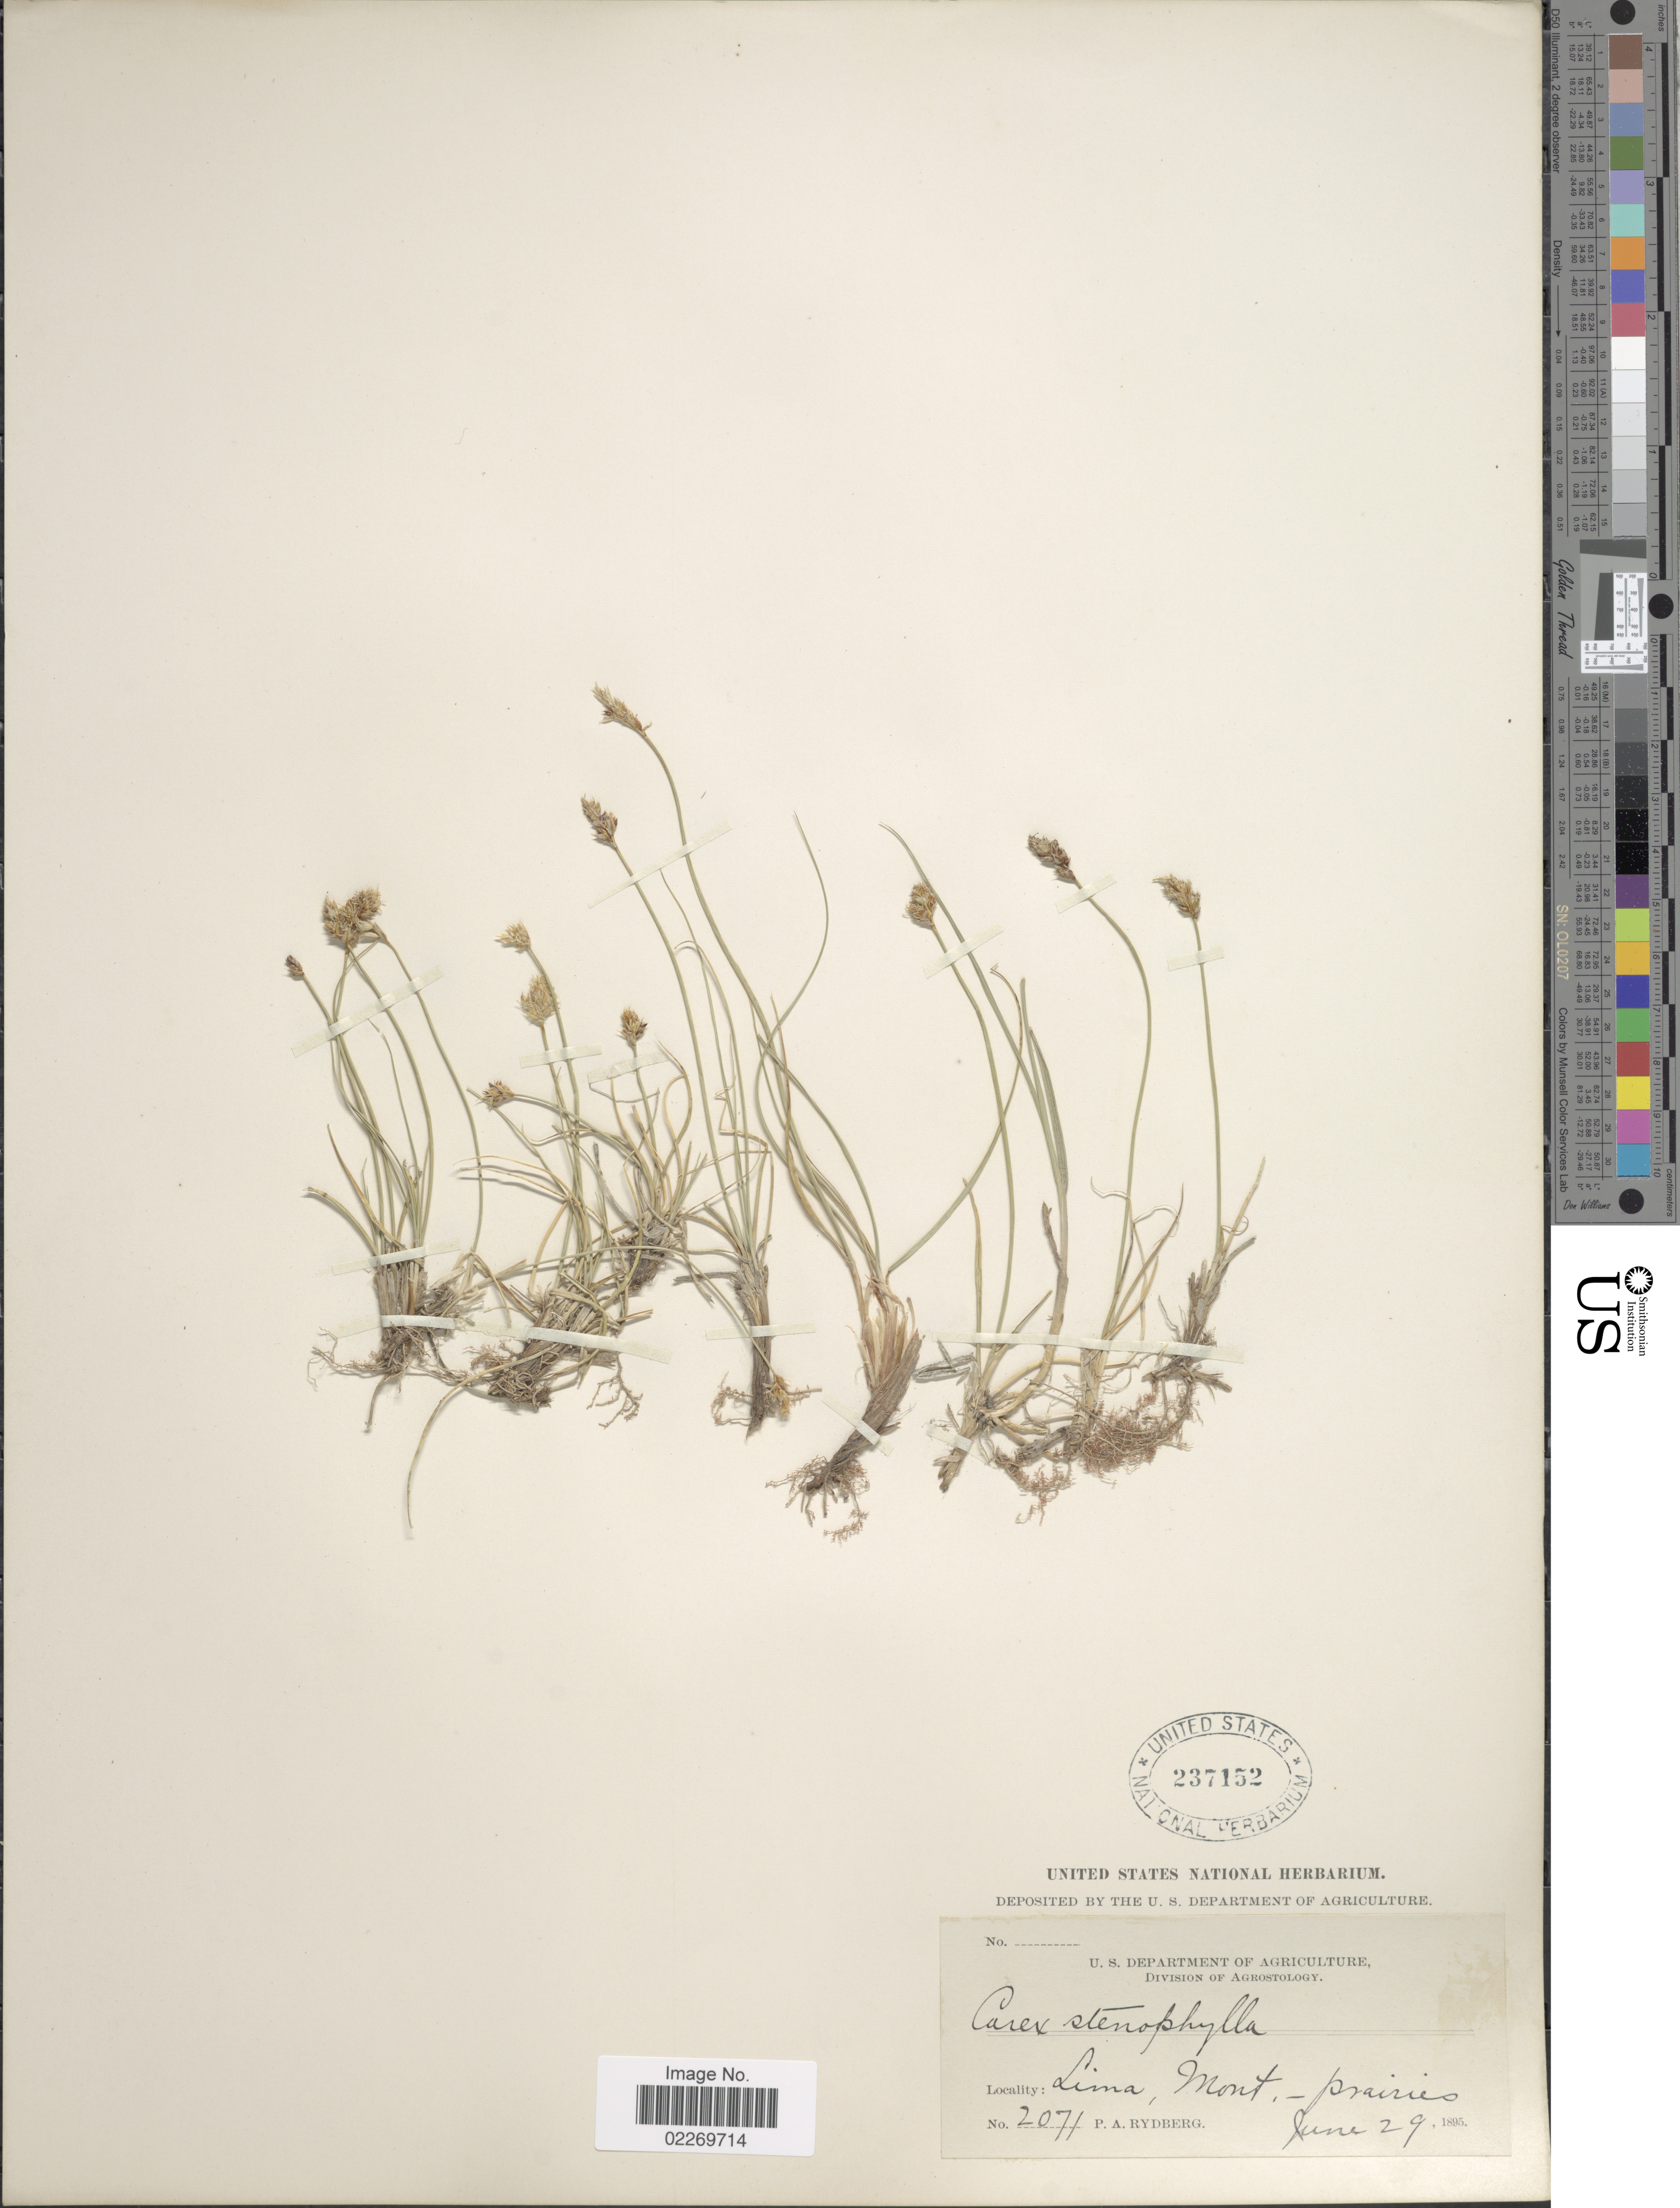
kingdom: Plantae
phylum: Tracheophyta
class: Liliopsida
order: Poales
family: Cyperaceae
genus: Carex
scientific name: Carex eleocharis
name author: L.H. Bailey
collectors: P. A. Rydberg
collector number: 2071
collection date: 1895-06-29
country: United States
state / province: Montana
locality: Lima - prairies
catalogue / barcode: US 237152